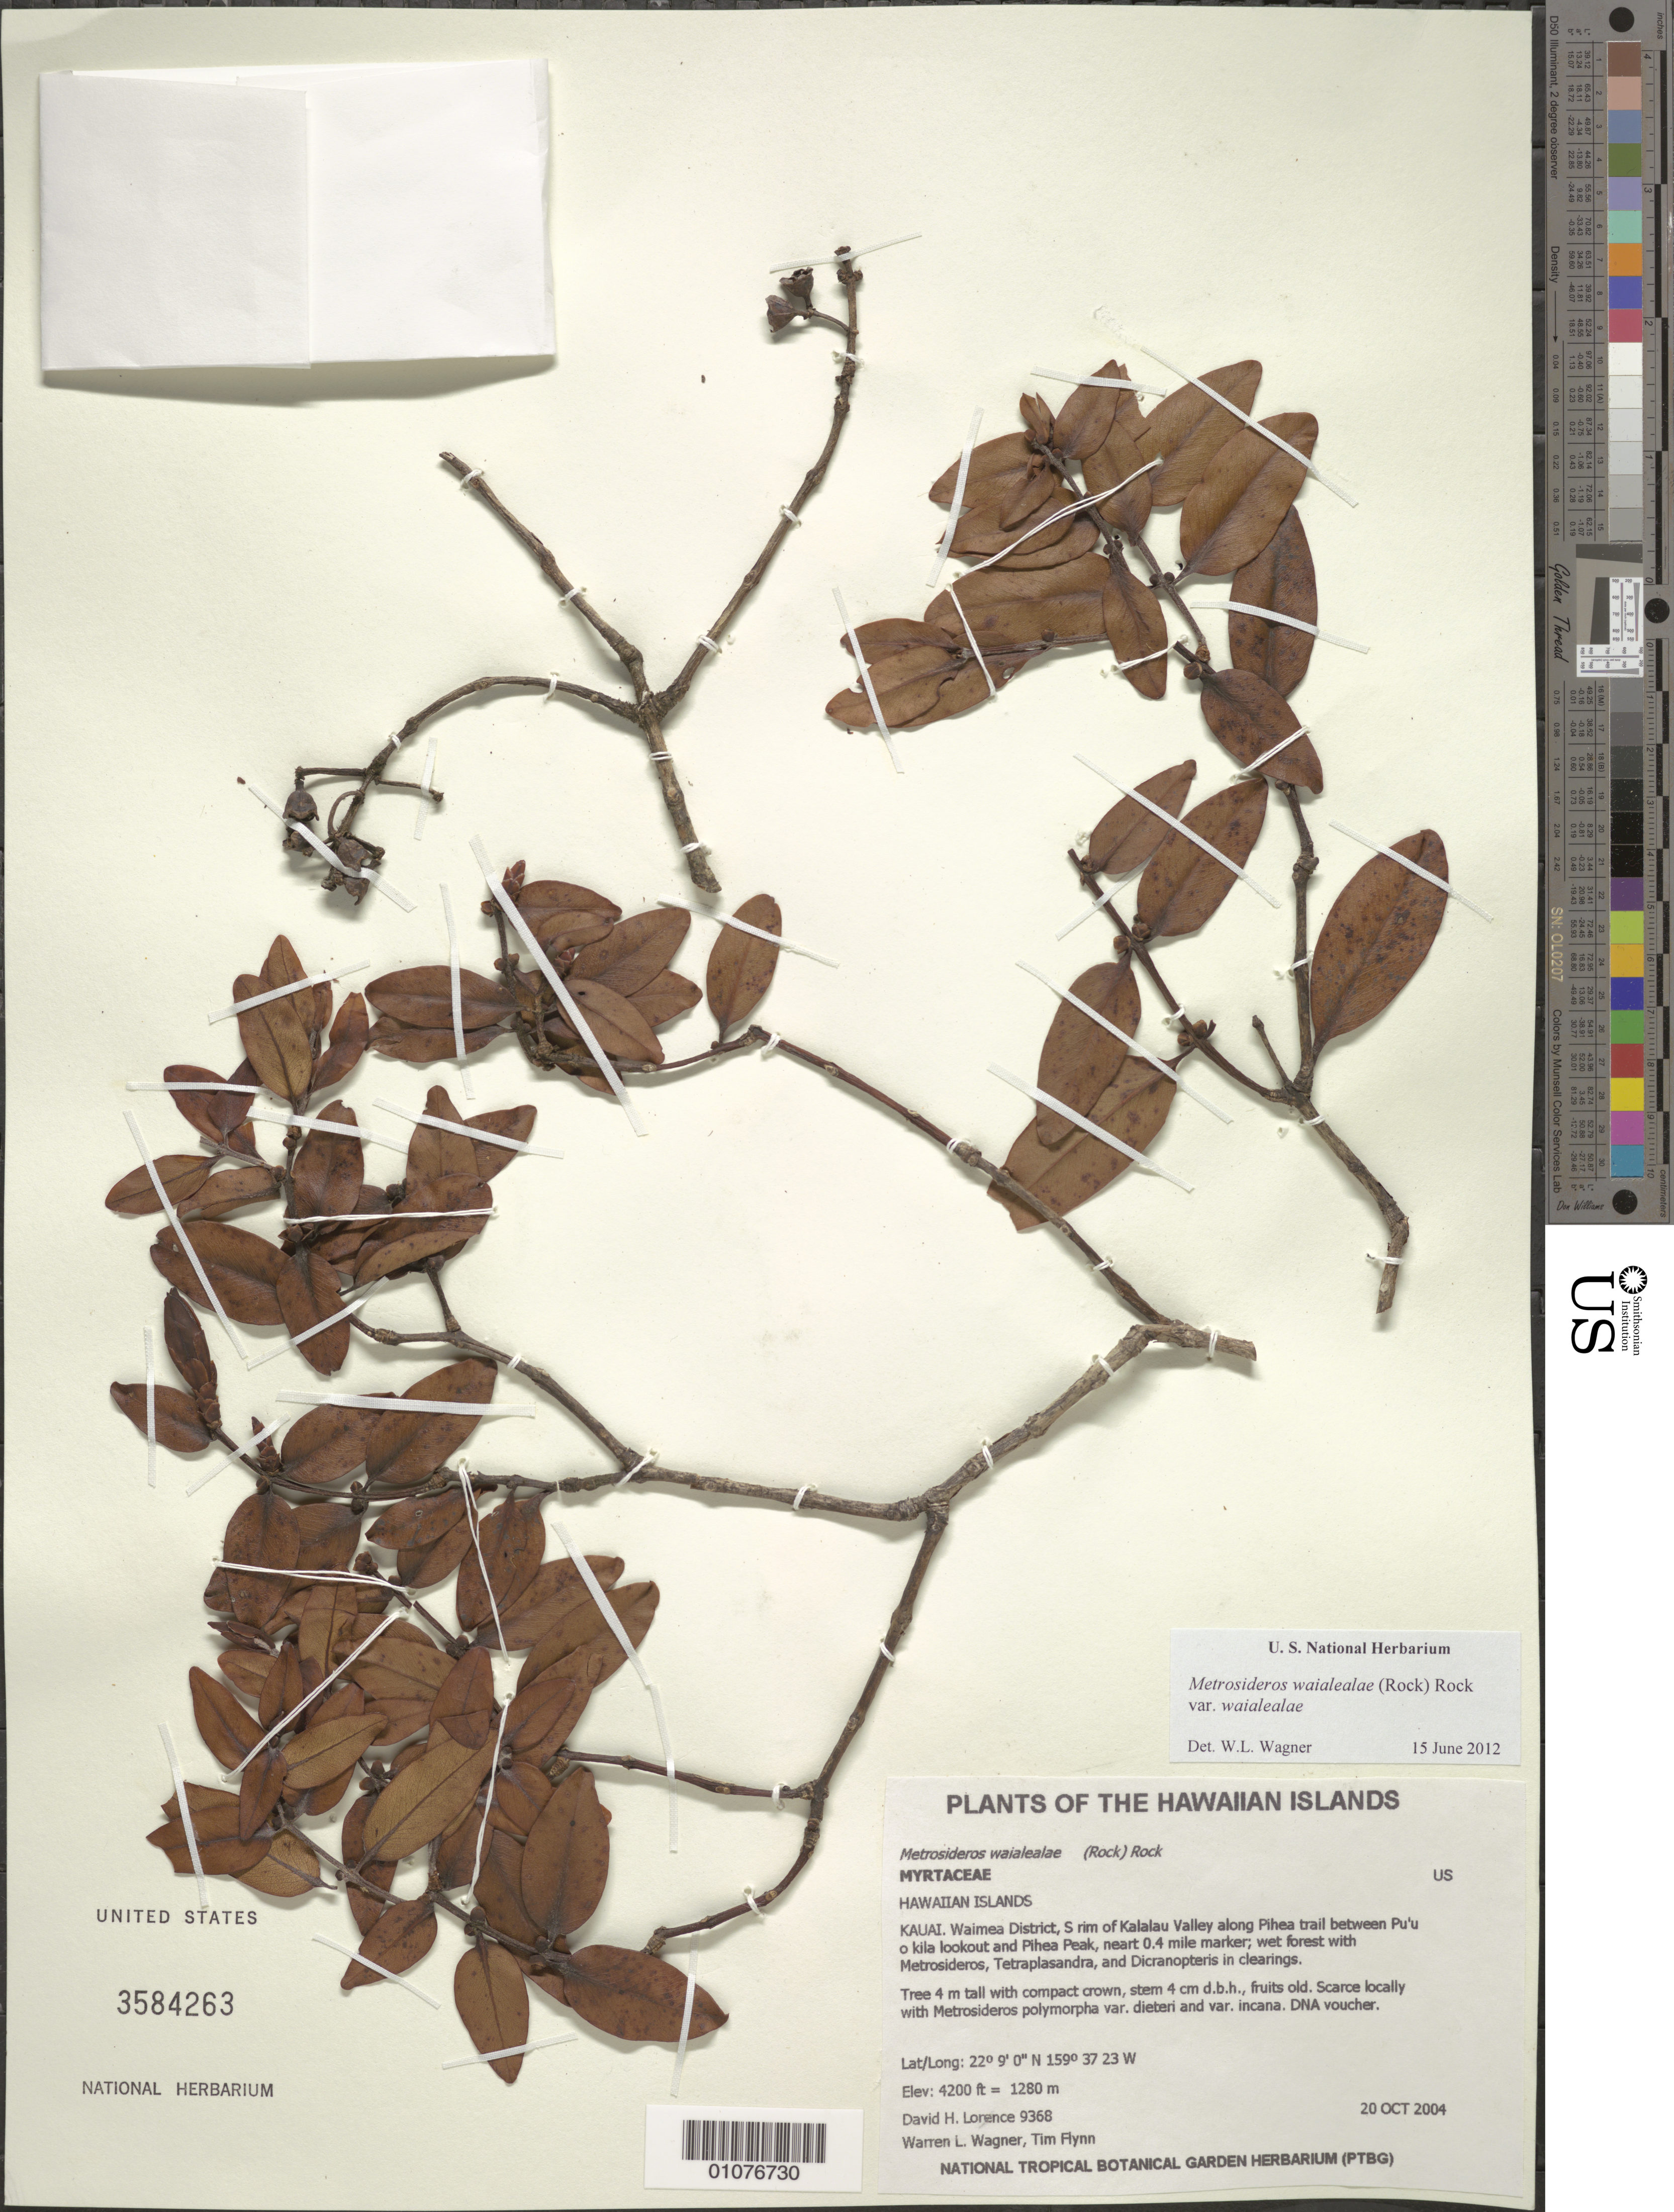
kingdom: Plantae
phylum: Tracheophyta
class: Magnoliopsida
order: Myrtales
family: Myrtaceae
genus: Metrosideros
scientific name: Metrosideros waialealae var. waialealae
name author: (Rock) Rock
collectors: D. Lorence & W. L. Wagner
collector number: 9368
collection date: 2004-10-20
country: United States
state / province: Hawaii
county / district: Kauai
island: Kaua'i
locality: Waimea District, S rim of Kalalau Valley along Pihea trail between Pu'uo kila lookout and Pihea Peak, near 0.4 mile marker.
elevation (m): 1280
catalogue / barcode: US 3584263